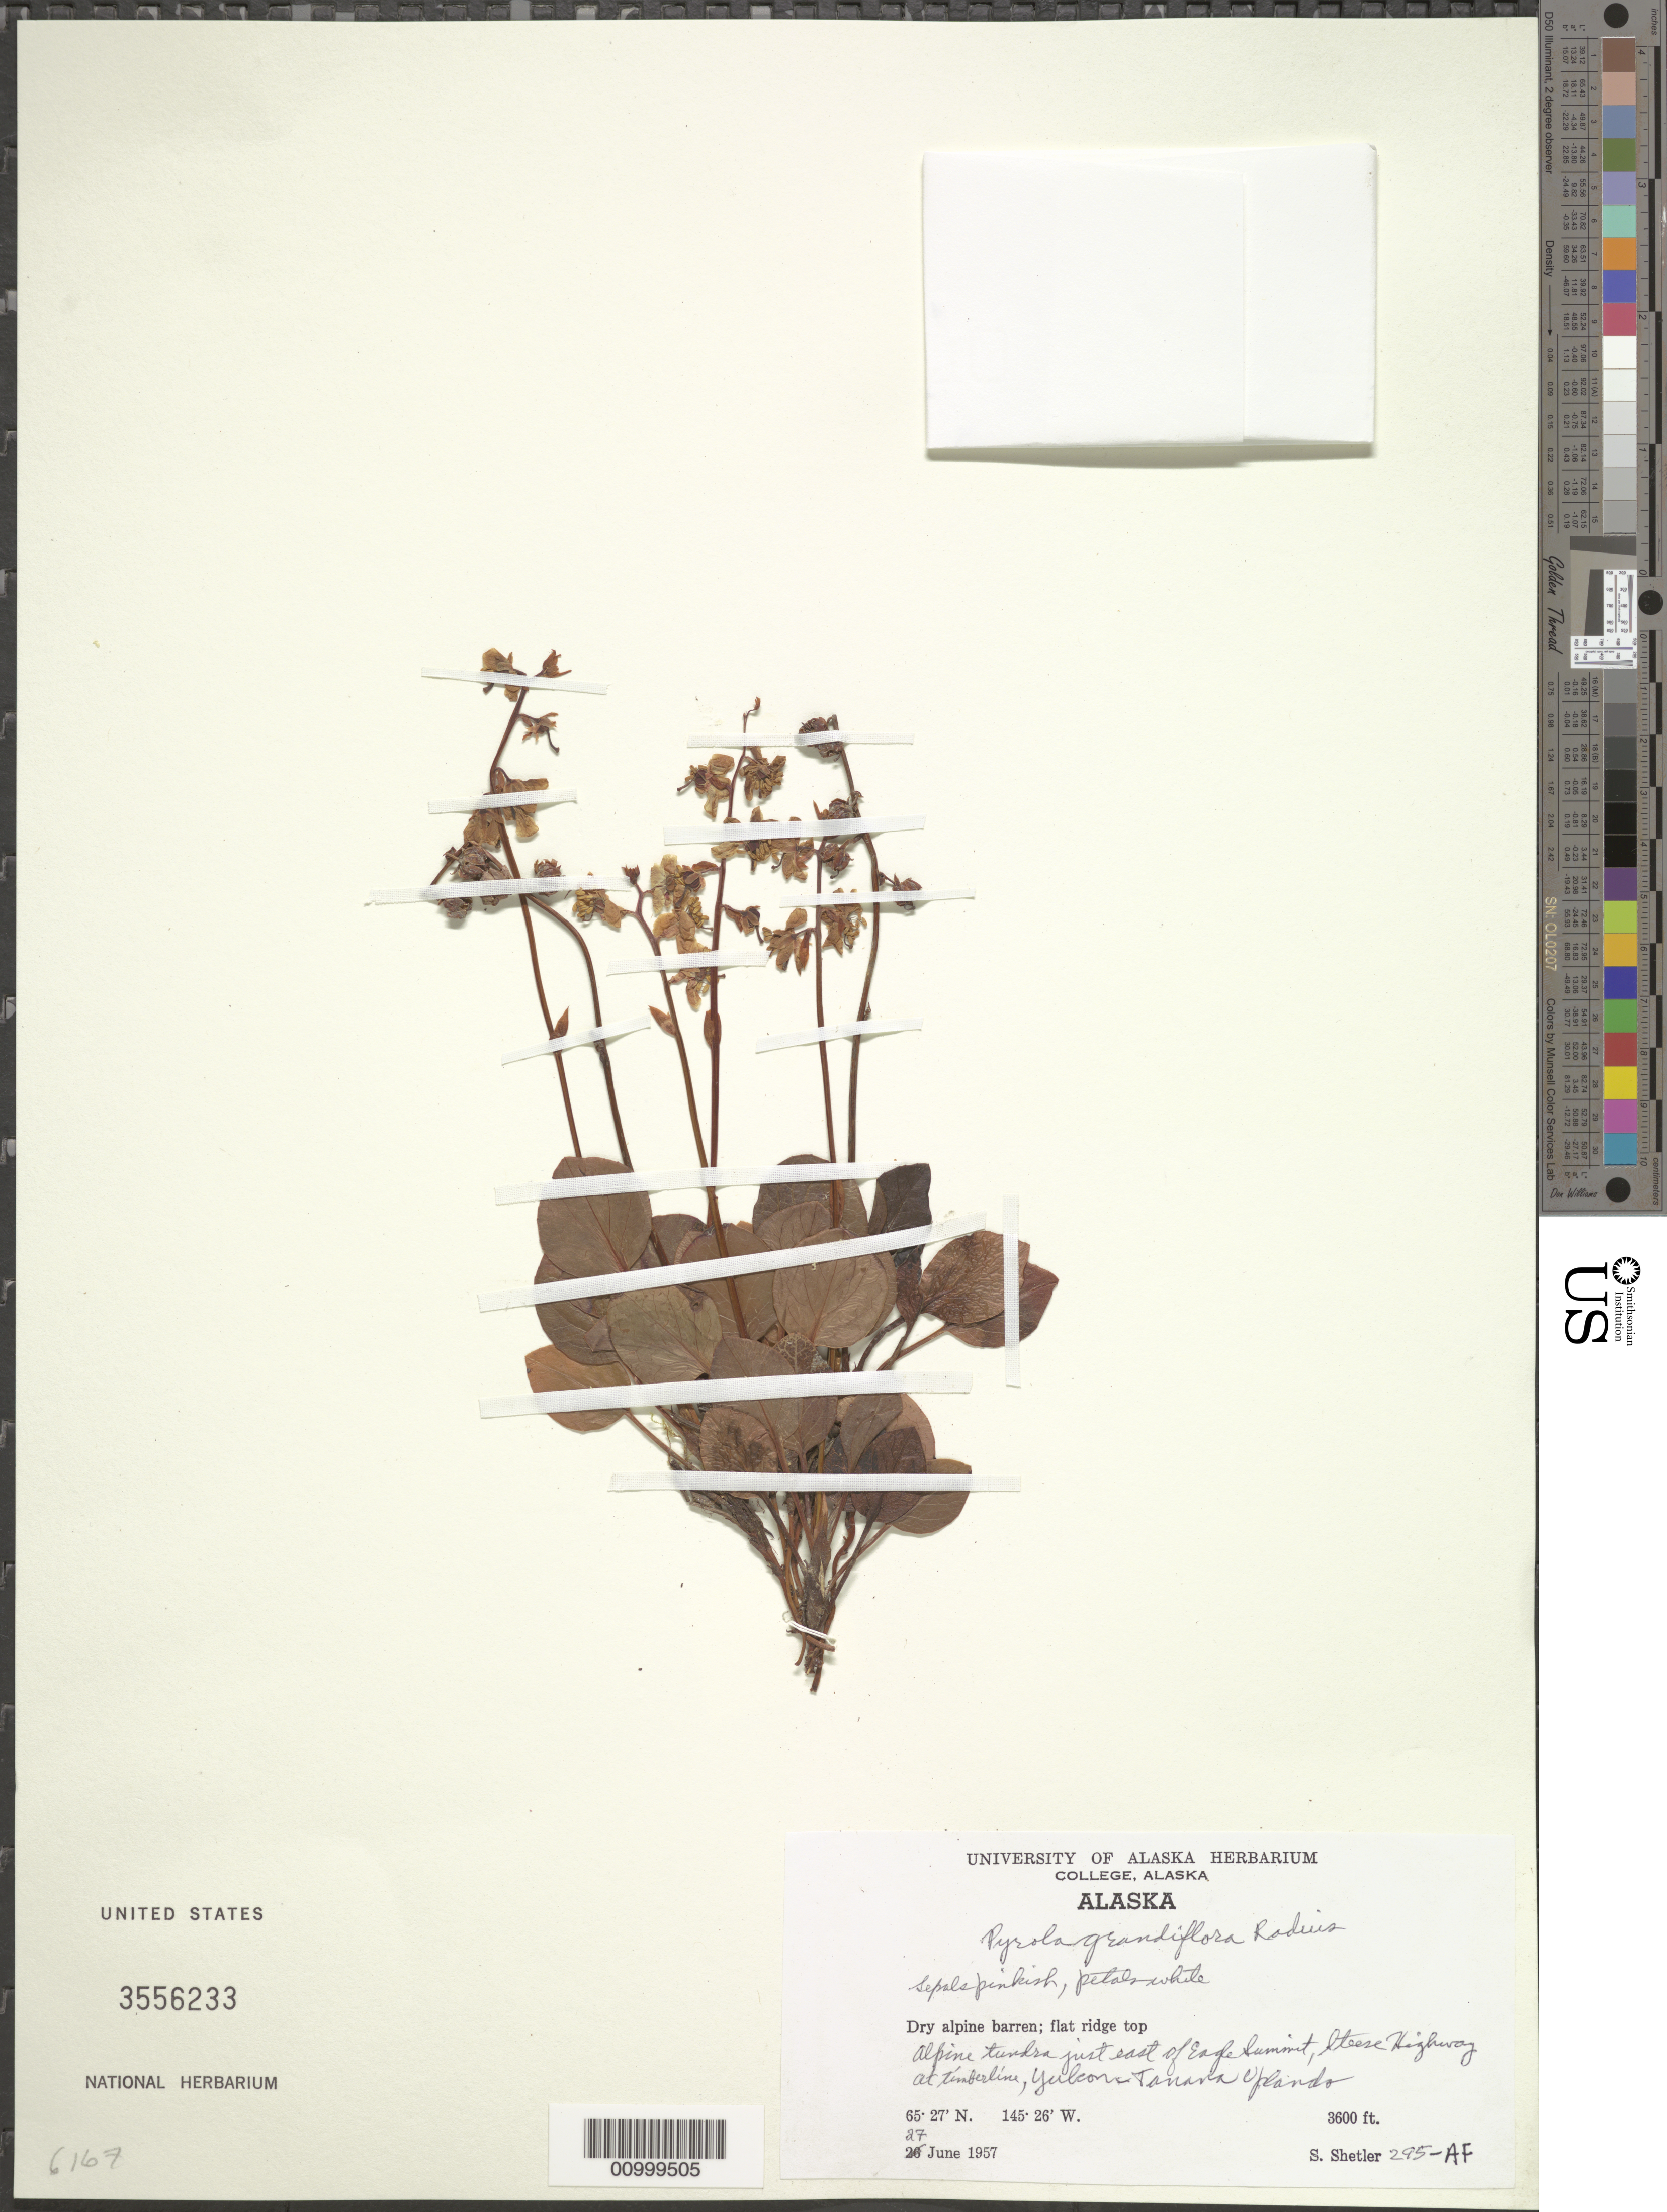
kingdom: Plantae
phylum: Tracheophyta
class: Magnoliopsida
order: Ericales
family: Ericaceae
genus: Pyrola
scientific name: Pyrola grandiflora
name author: Radius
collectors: S. Shetler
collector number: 295-AF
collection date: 1957-06-27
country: United States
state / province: Alaska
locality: Alpine tundra just east of Eagle Summit, Steese Highway at timberline, Yukon-Tanana Uplands.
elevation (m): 1097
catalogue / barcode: US 3556233